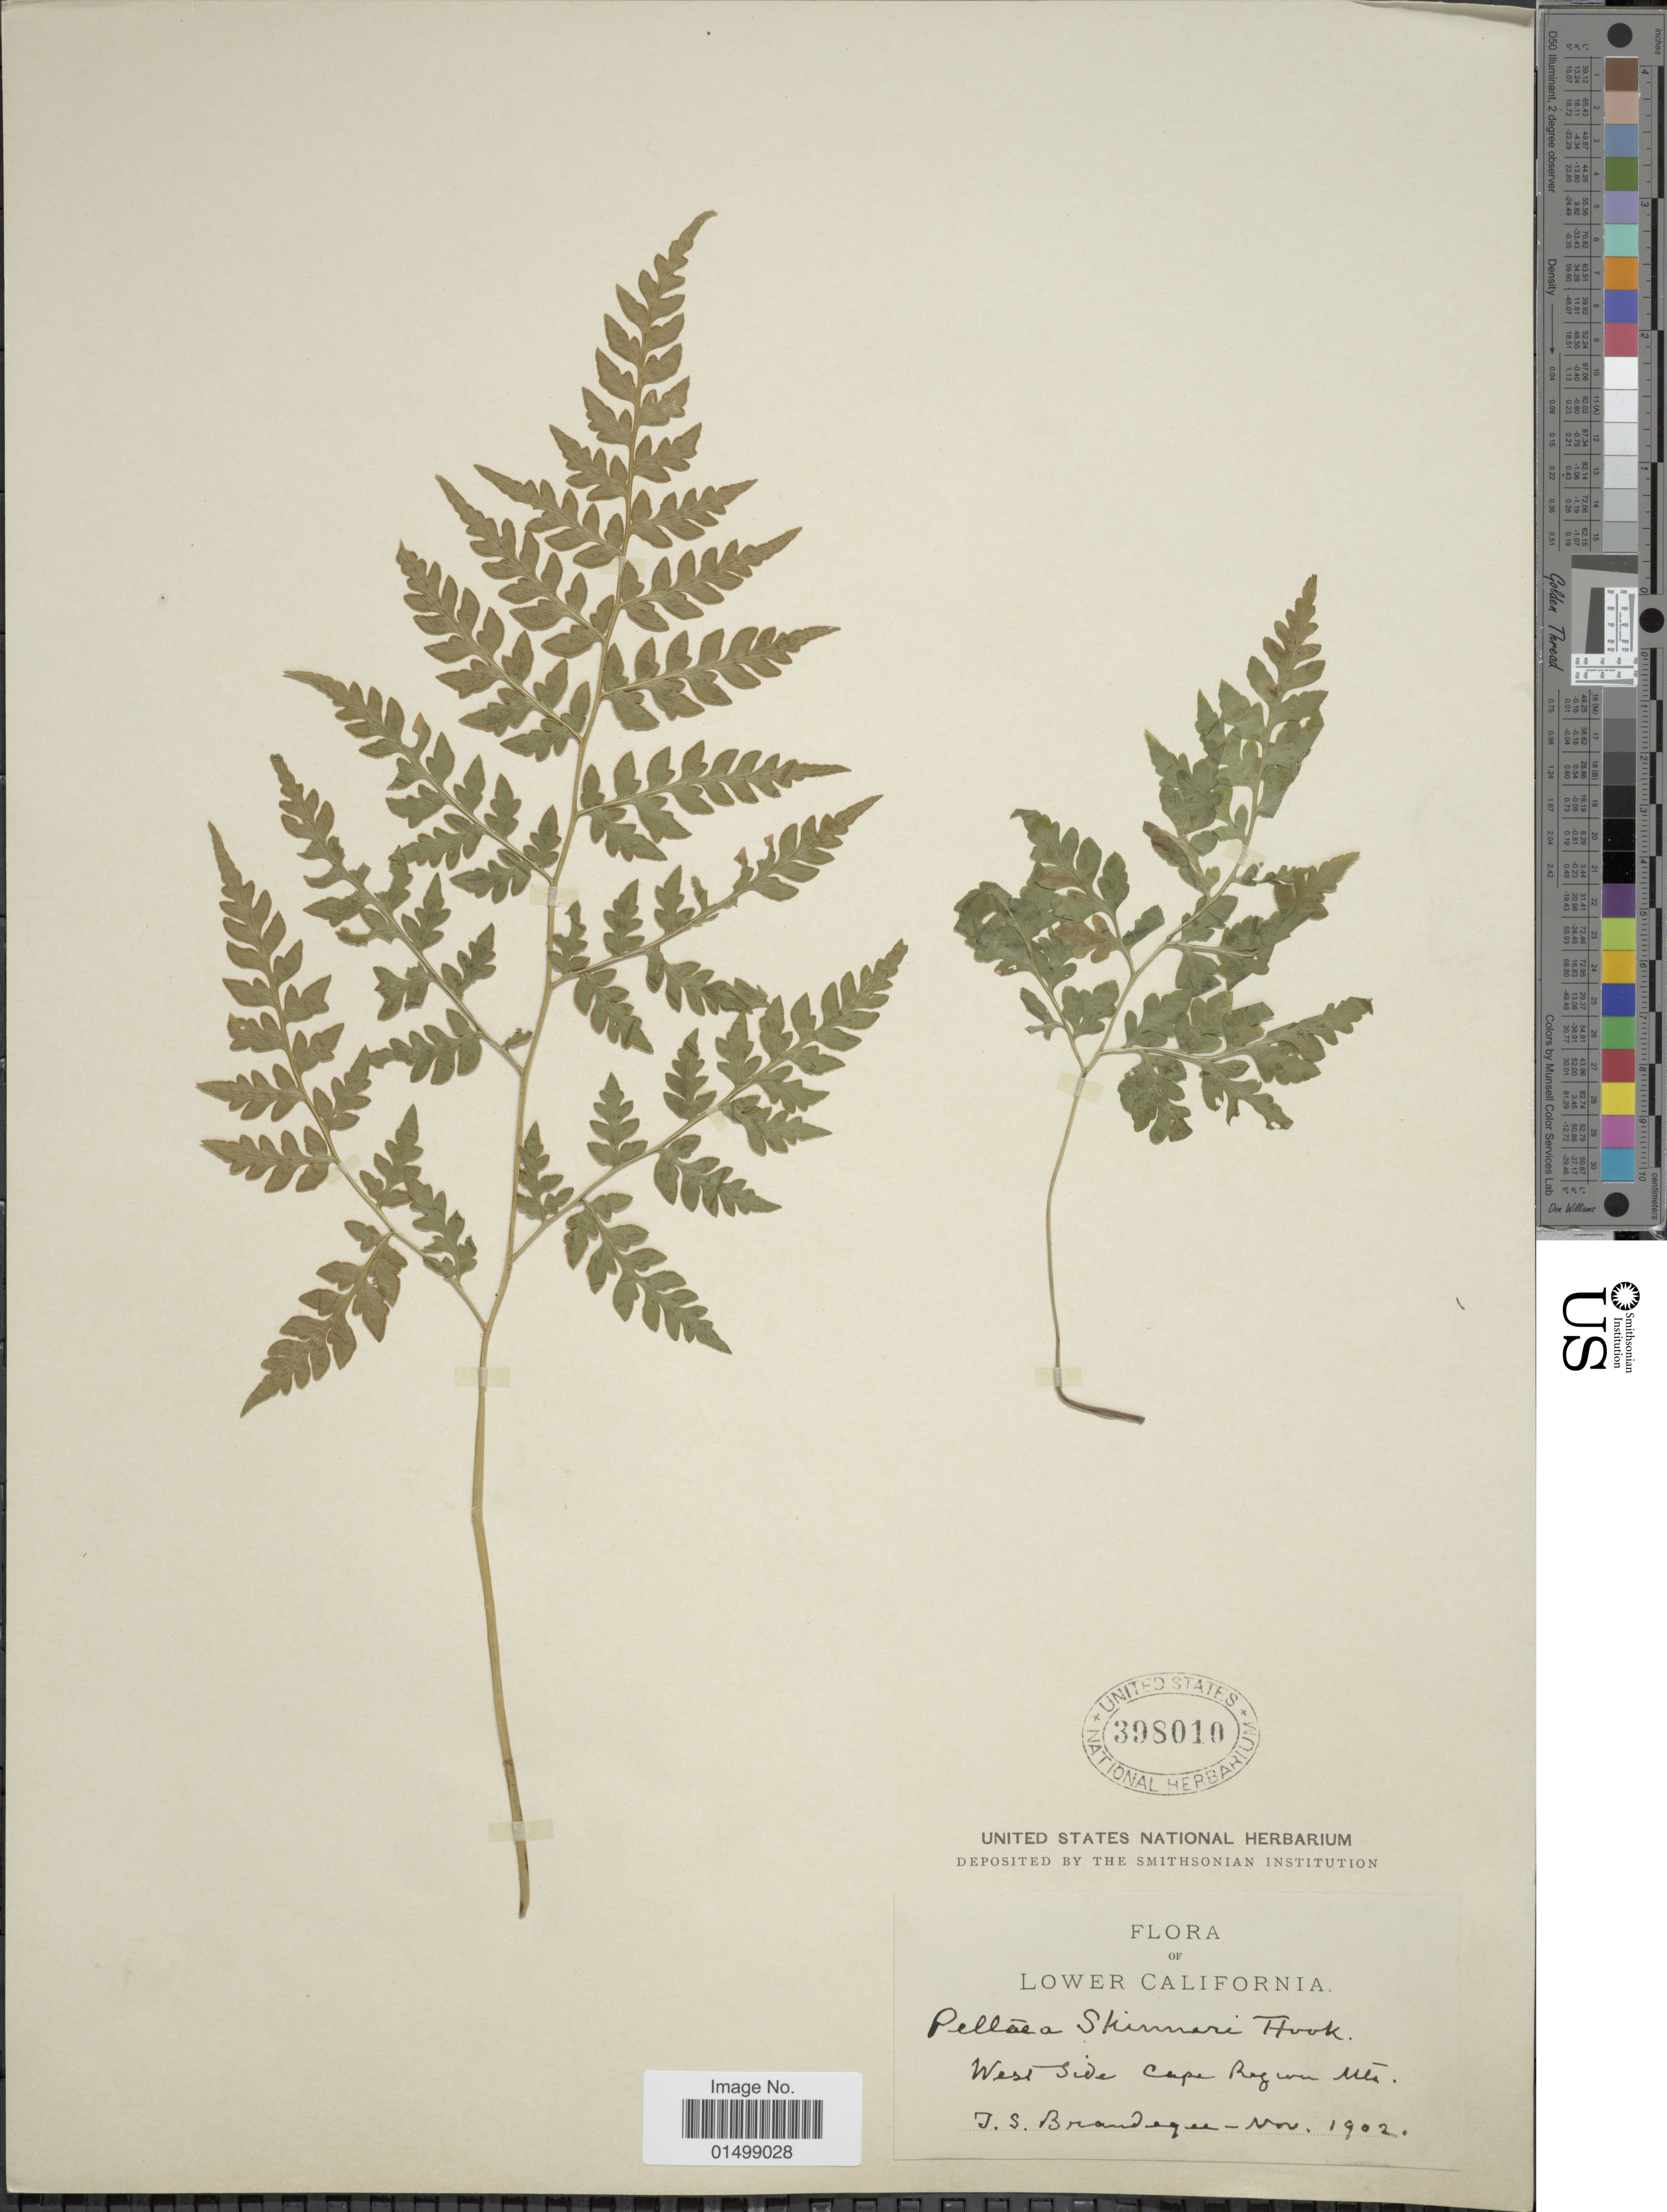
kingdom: Plantae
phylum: Tracheophyta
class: Polypodiopsida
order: Polypodiales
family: Pteridaceae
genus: Cheilanthes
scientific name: Cheilanthes skinneri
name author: (Hook.) T. Moore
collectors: J. S. Brandegee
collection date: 1902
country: Mexico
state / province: Baja California Norte / Baja California Sur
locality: Lower California. West side of Cape Region Ula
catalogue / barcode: US 398010